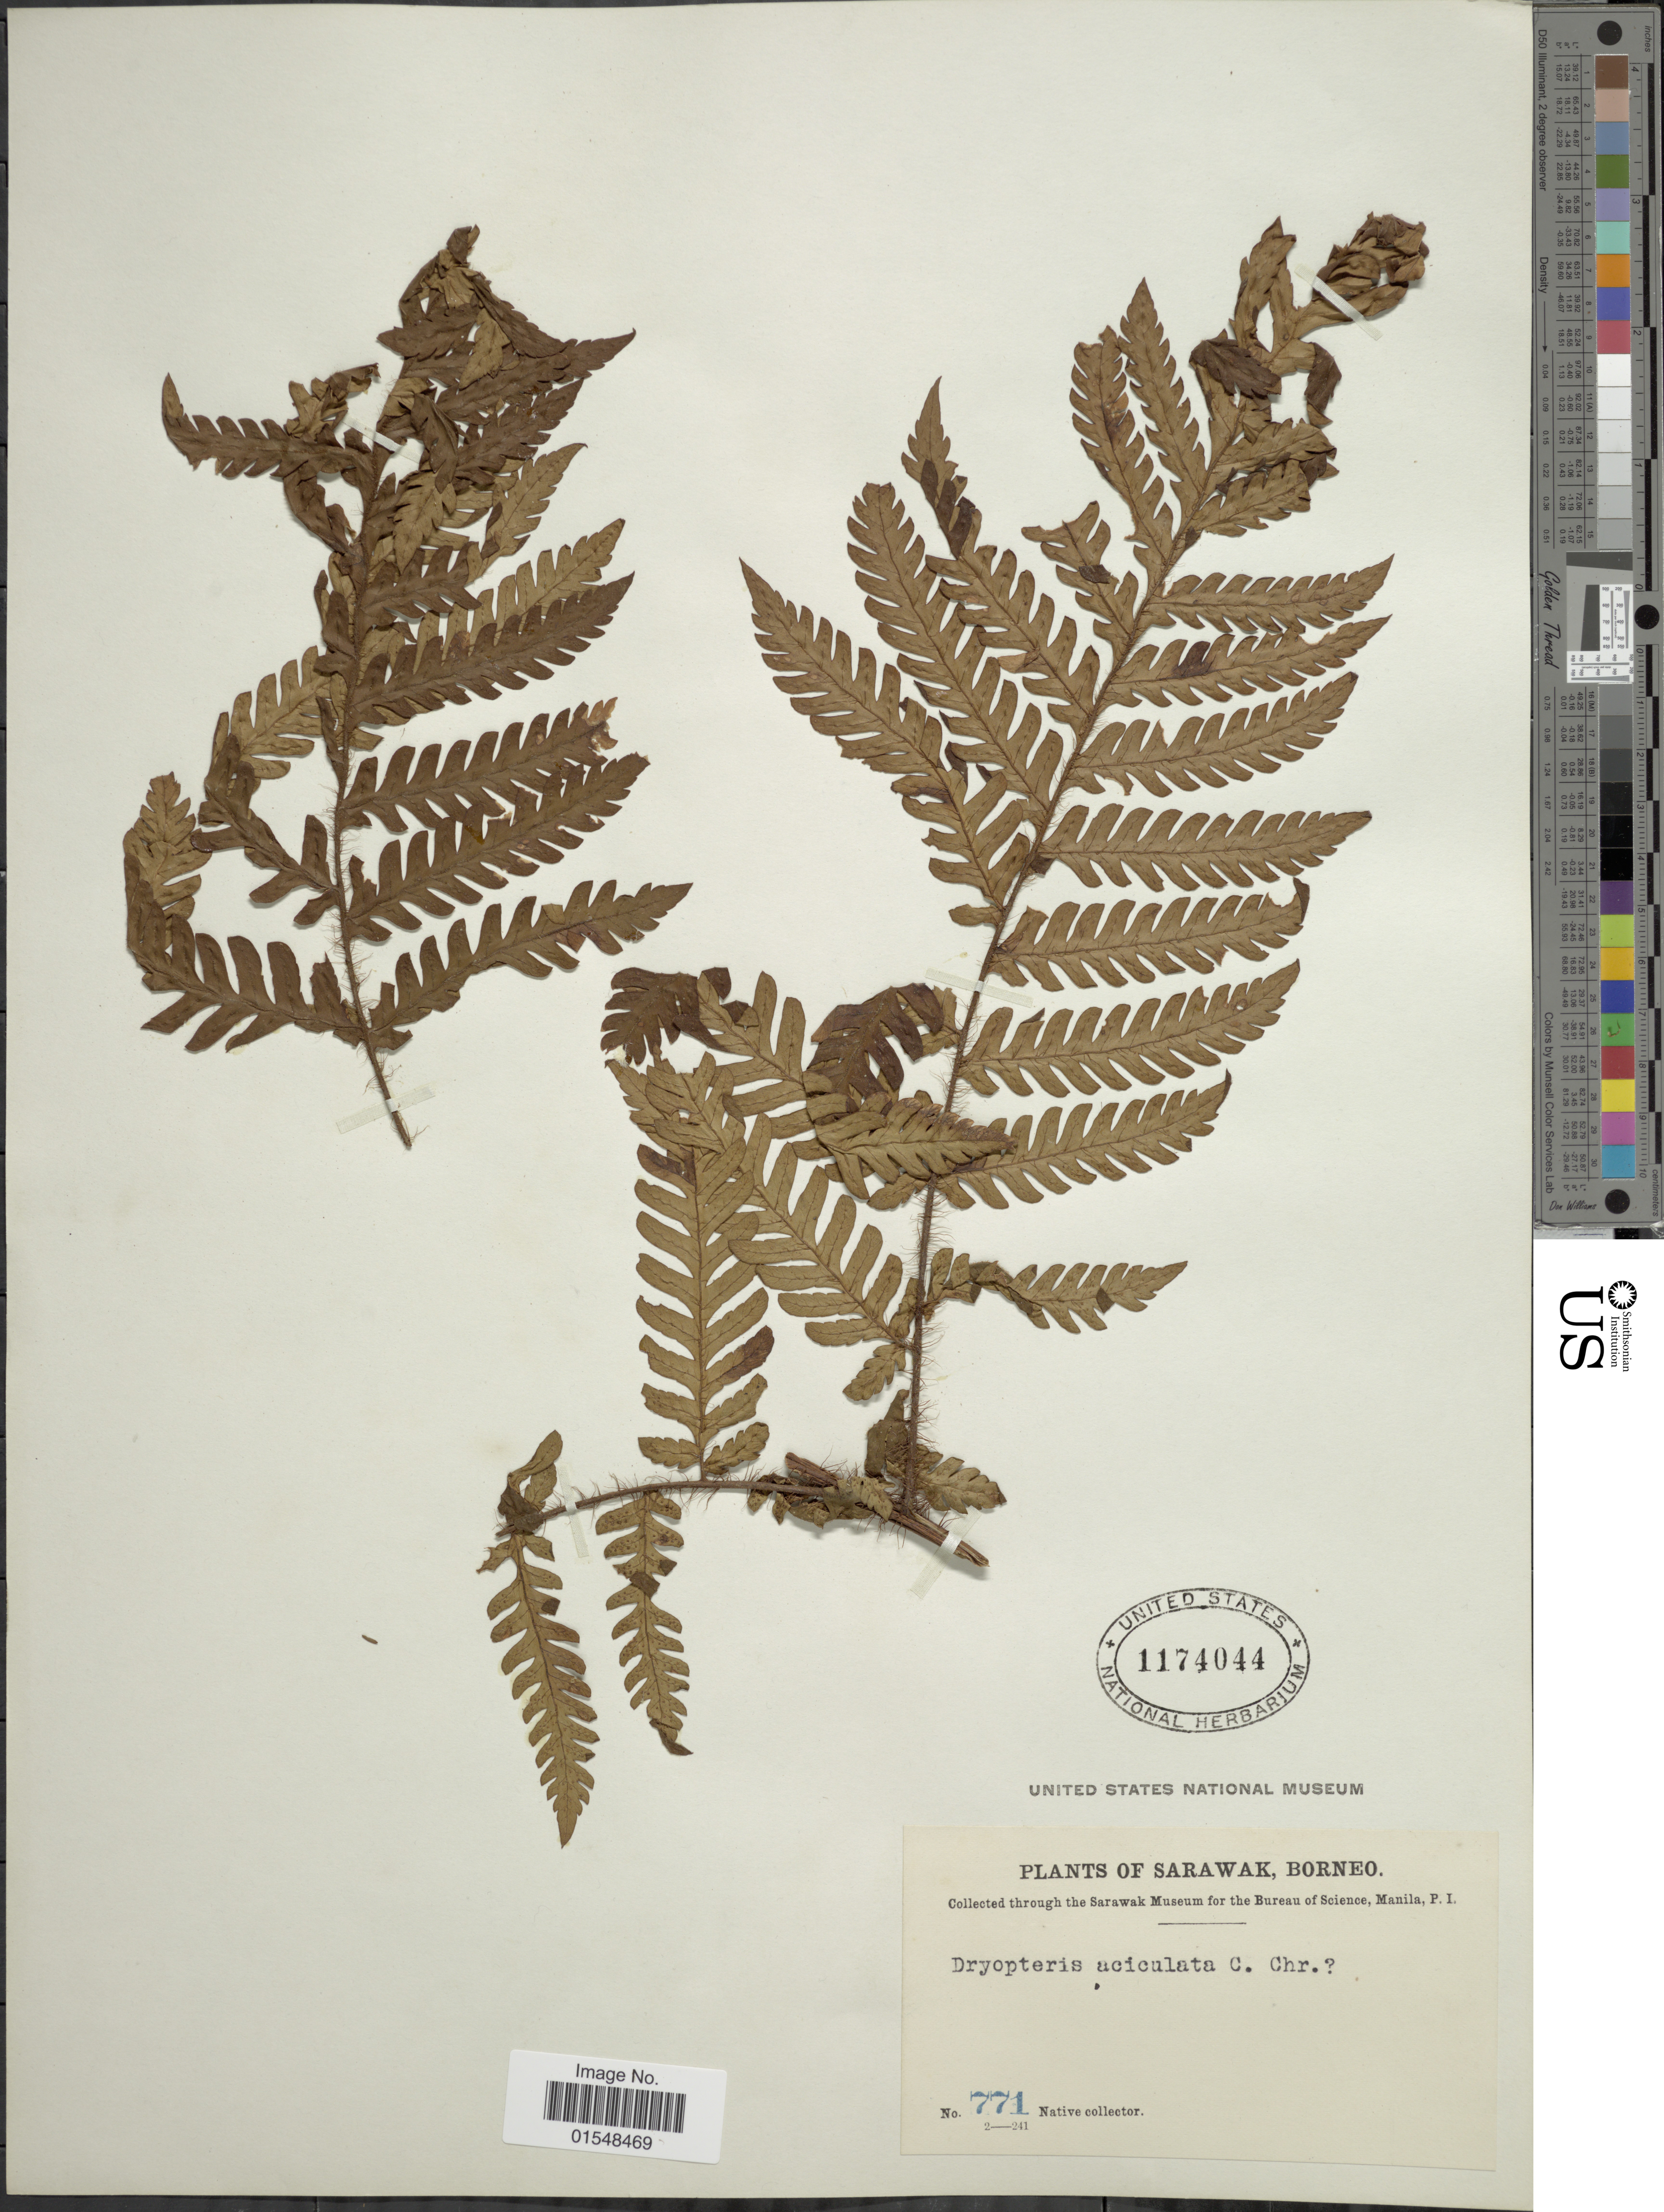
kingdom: Plantae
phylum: Tracheophyta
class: Polypodiopsida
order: Polypodiales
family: Dryopteridaceae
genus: Ctenitis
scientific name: Ctenitis aciculata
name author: (Baker) Ching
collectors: Native collector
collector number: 771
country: Malaysia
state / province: Sarawak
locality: Borneo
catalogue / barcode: US 1174044